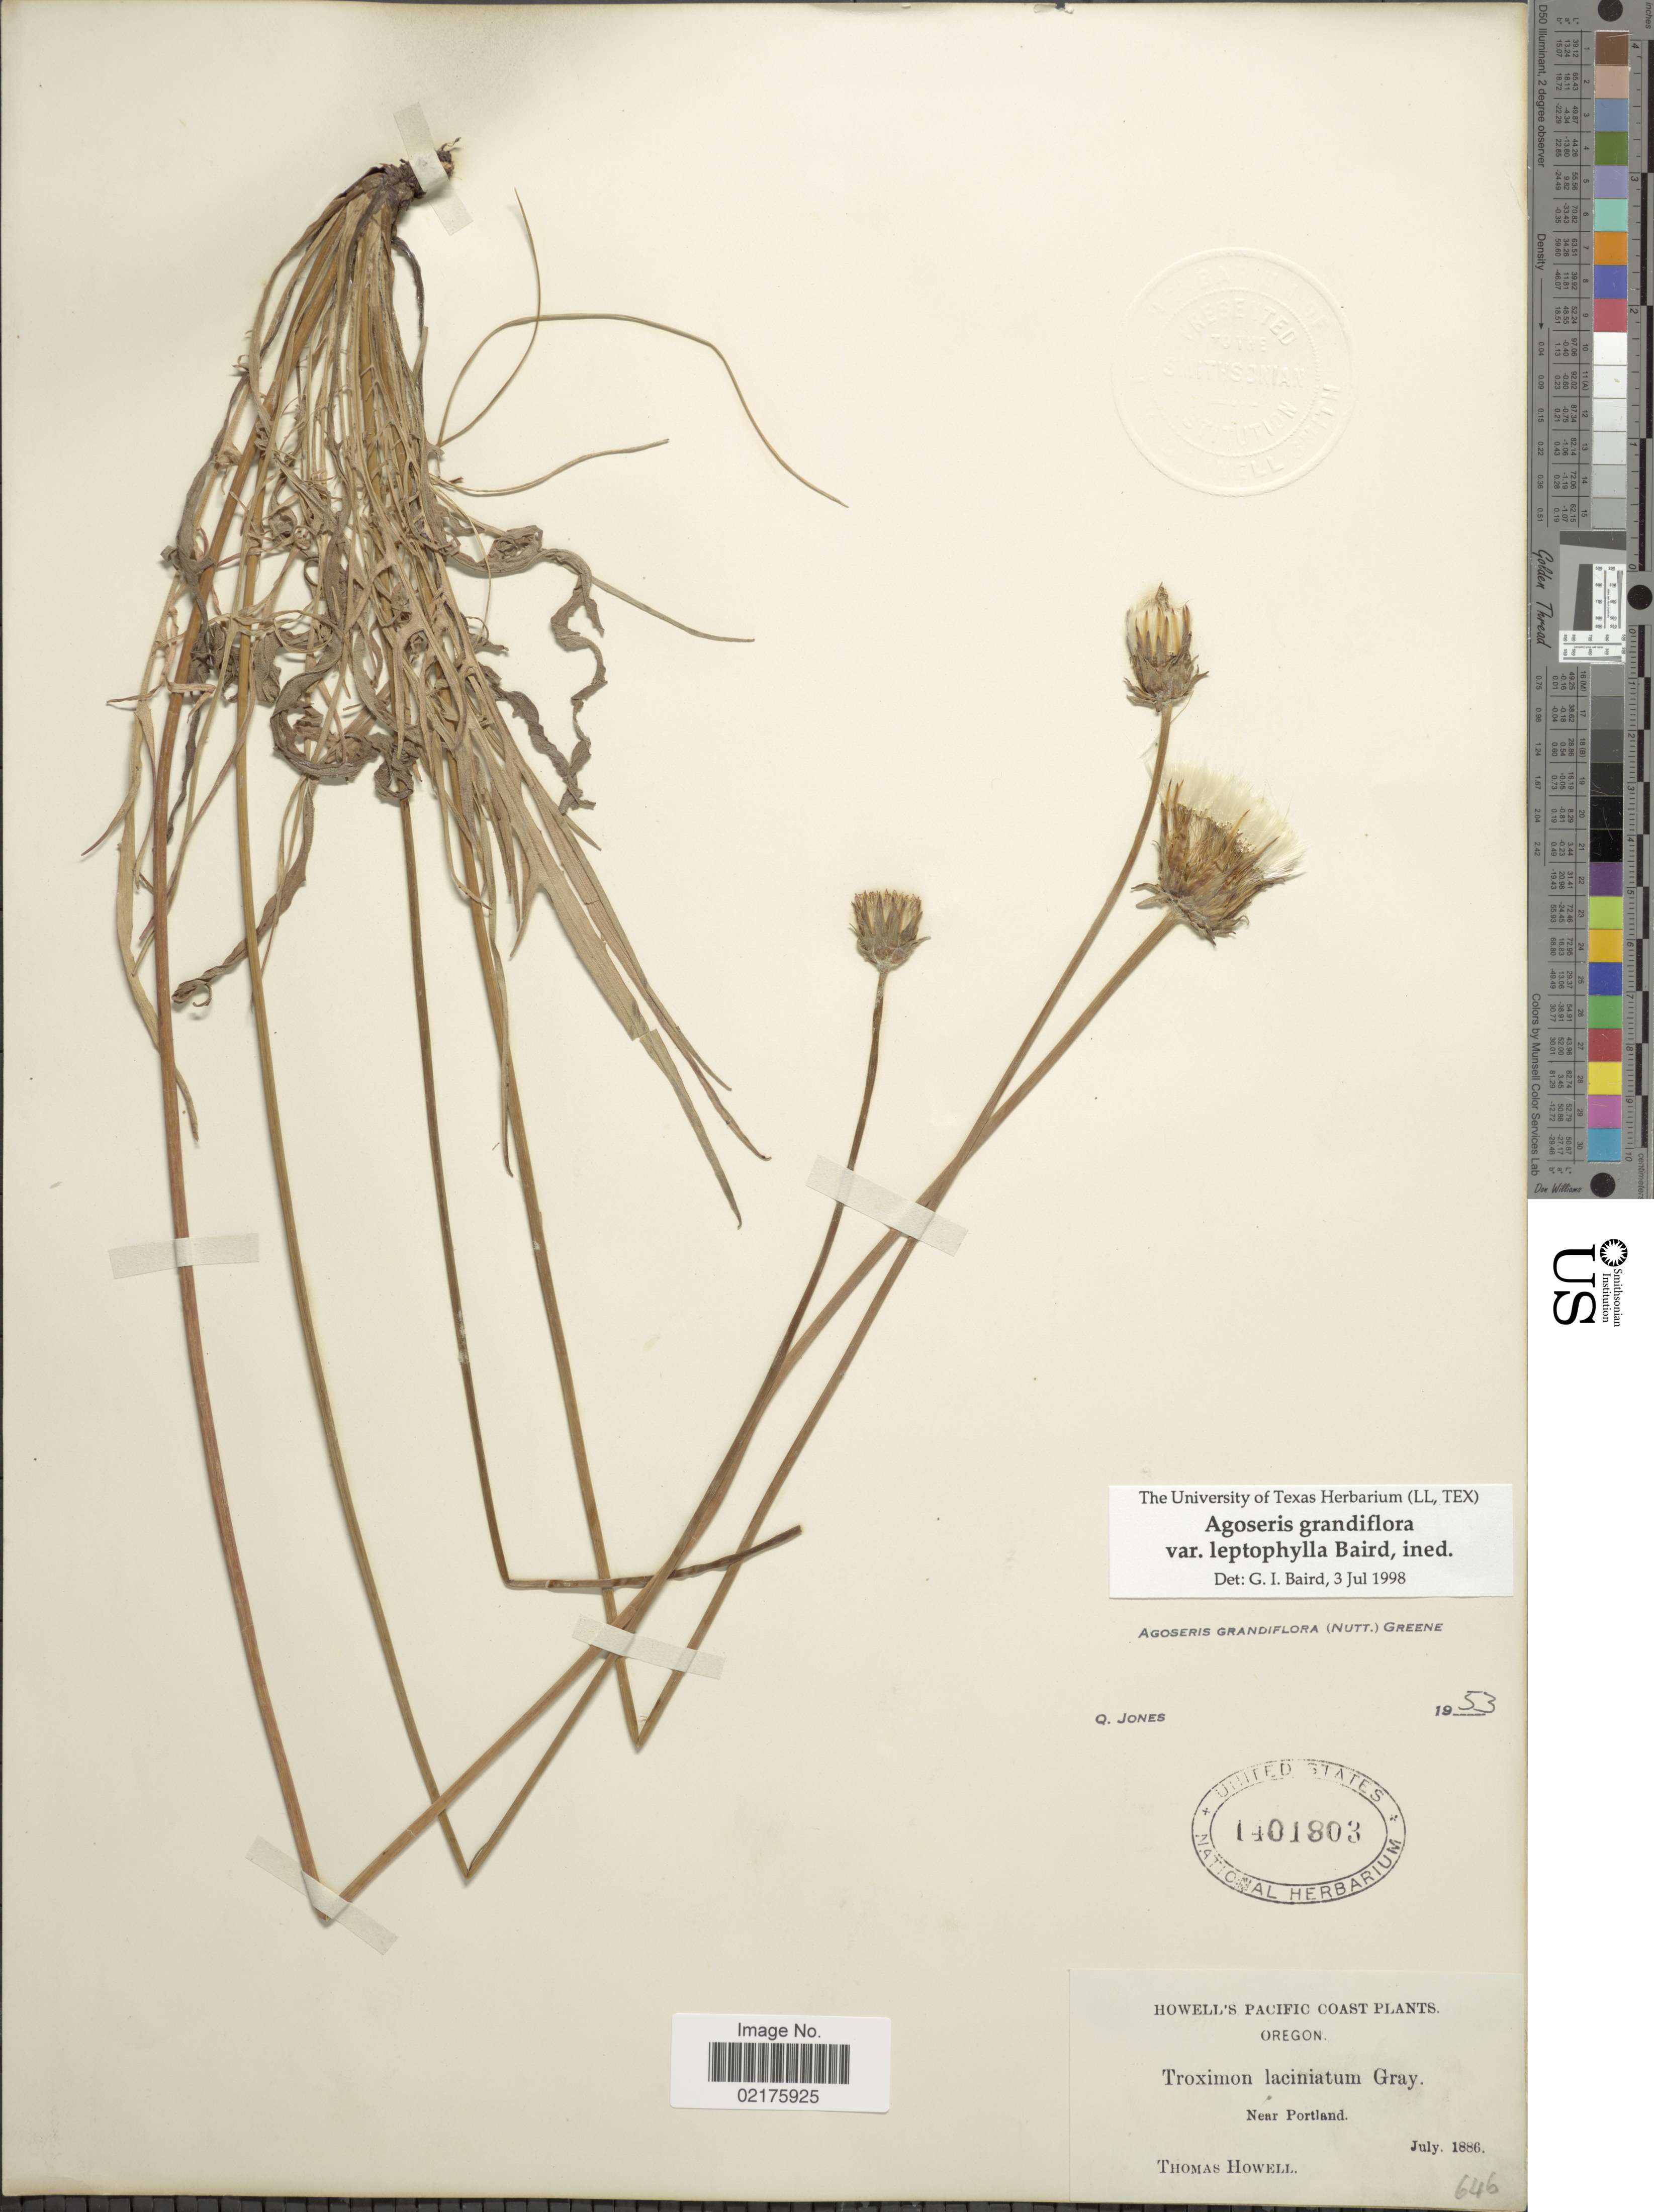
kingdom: Plantae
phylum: Tracheophyta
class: Magnoliopsida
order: Asterales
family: Asteraceae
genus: Agoseris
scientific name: Agoseris grandiflora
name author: (Nutt.) Greene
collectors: T. Howell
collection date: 1886-07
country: United States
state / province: Oregon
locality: Pacific Coast, near Portland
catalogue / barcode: US 1401803